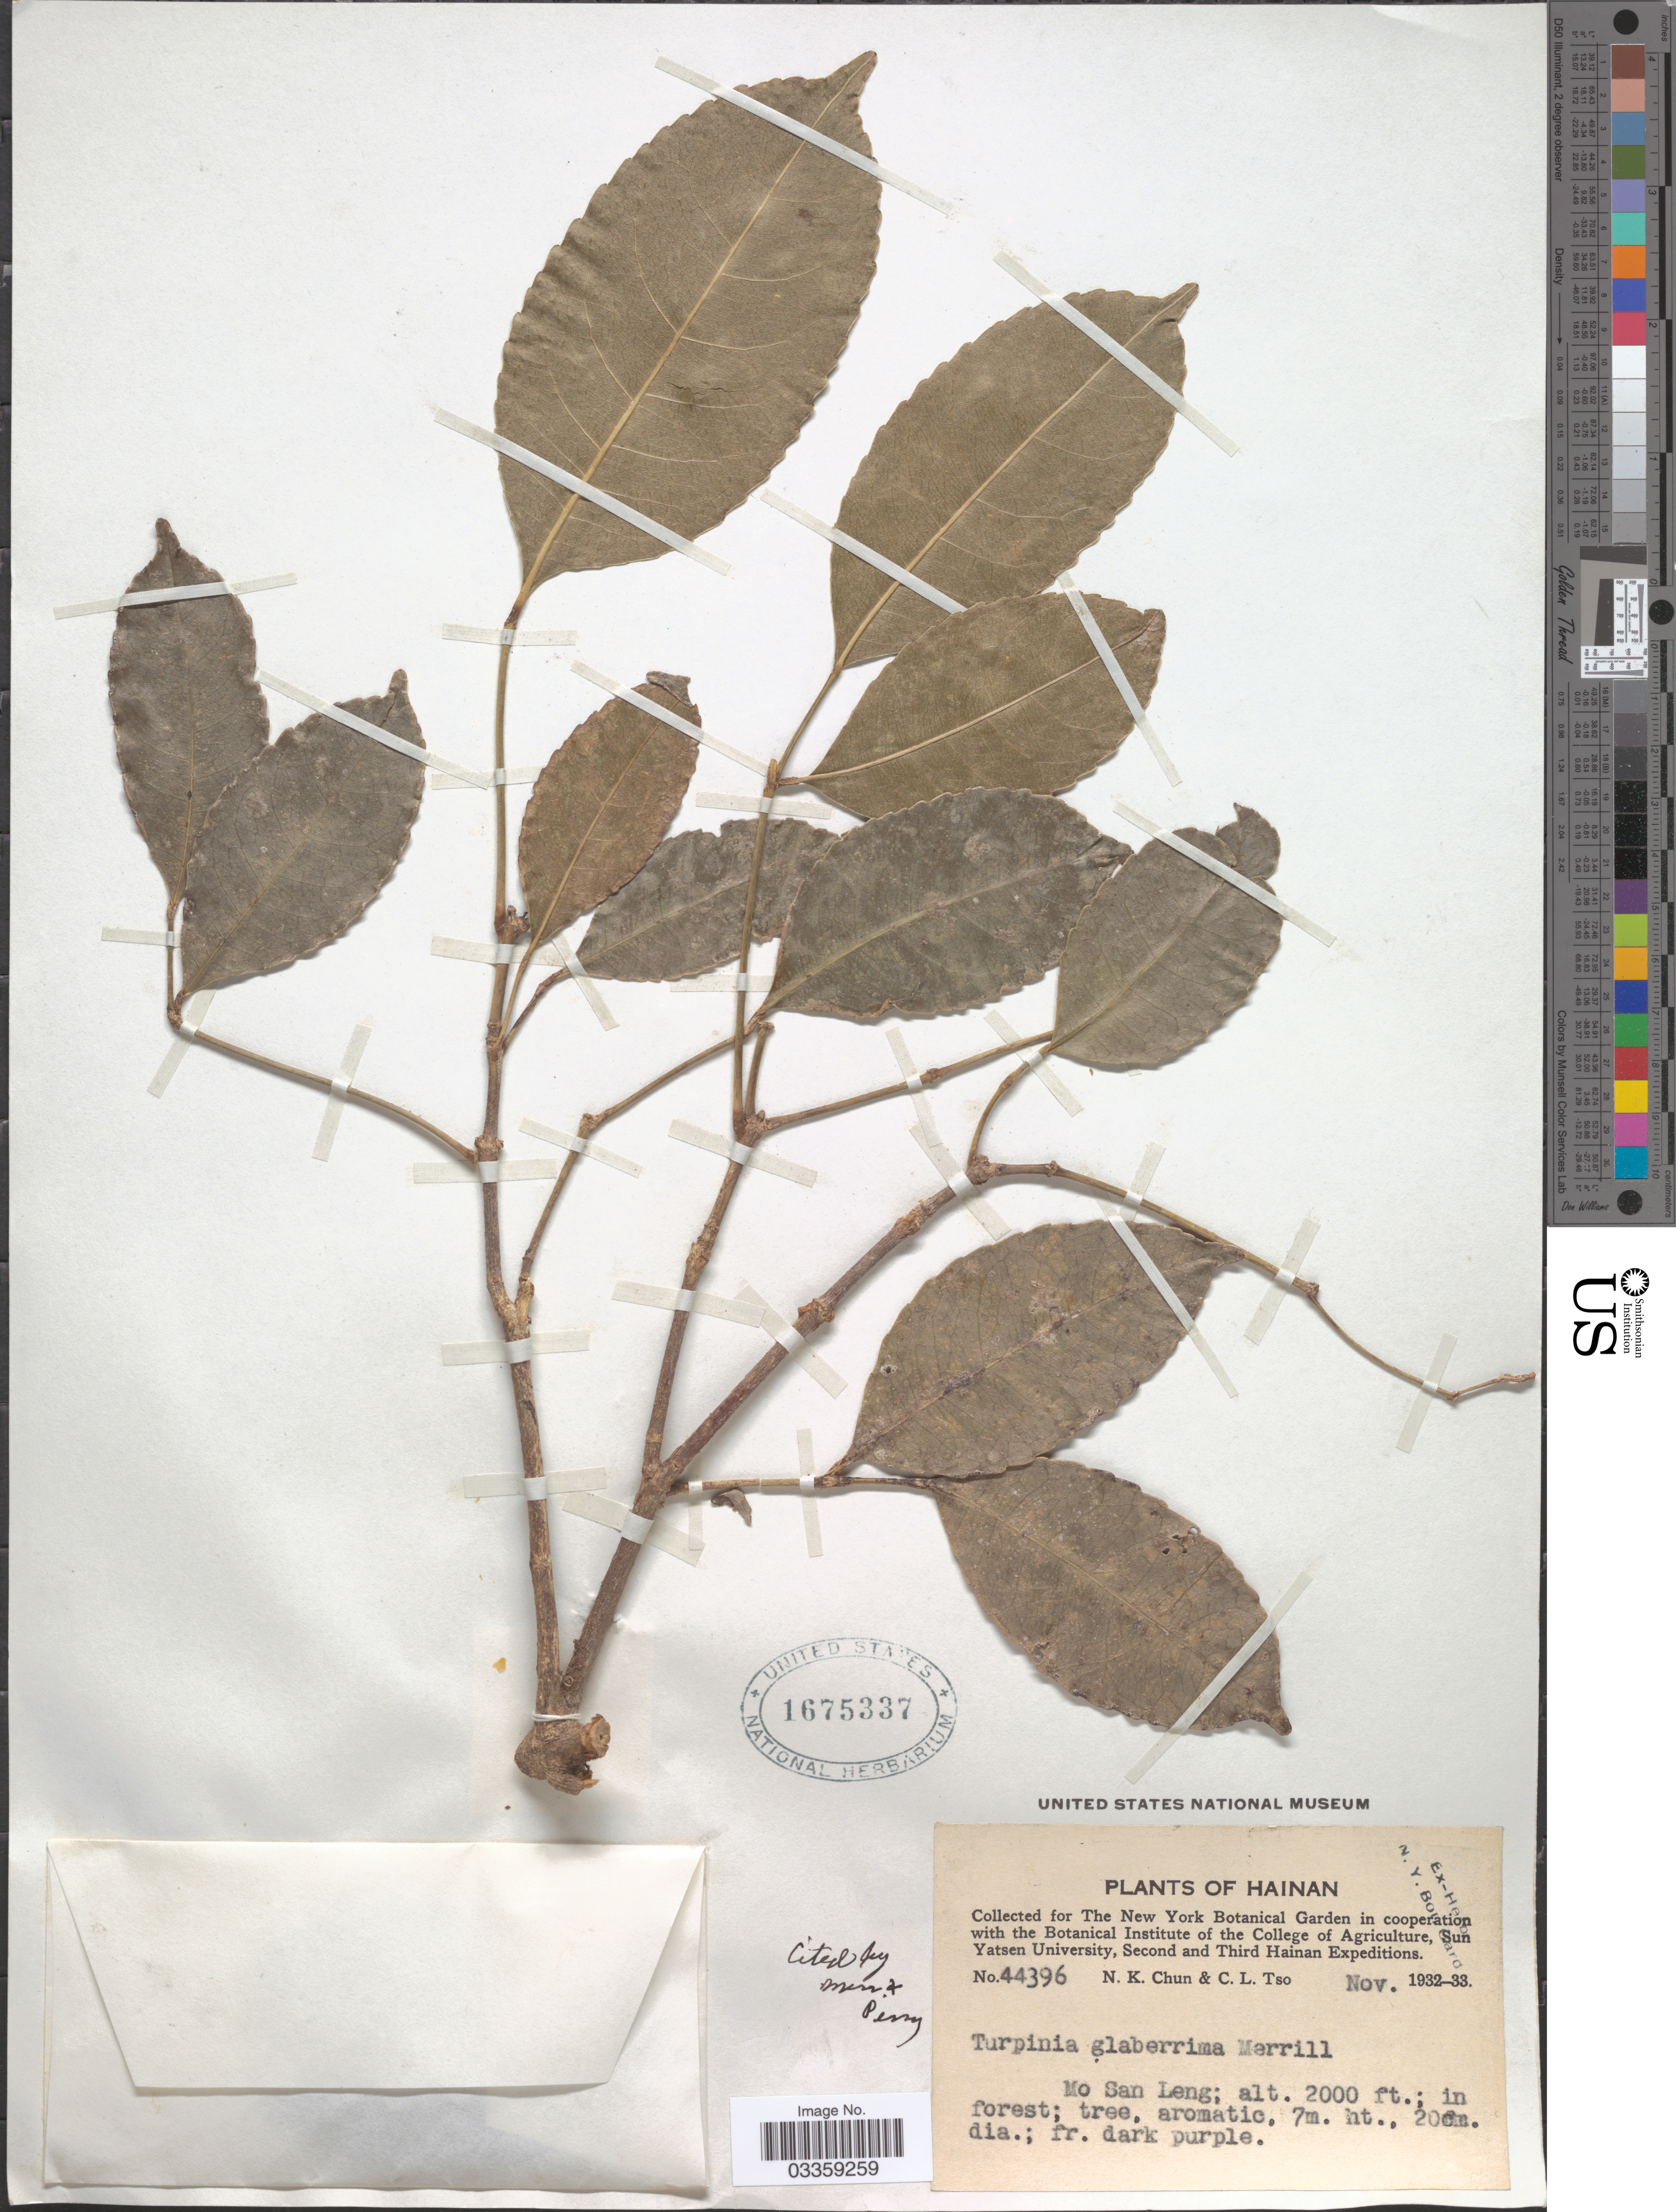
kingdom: Plantae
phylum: Tracheophyta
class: Magnoliopsida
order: Crossosomatales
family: Staphyleaceae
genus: Turpinia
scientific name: Turpinia glaberrima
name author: Merr.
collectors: N. K. Chun & C. Tso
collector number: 44396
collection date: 1932-11/1933-11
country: China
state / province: Hainan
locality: Mo San Leng.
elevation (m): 610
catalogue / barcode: US 1675337